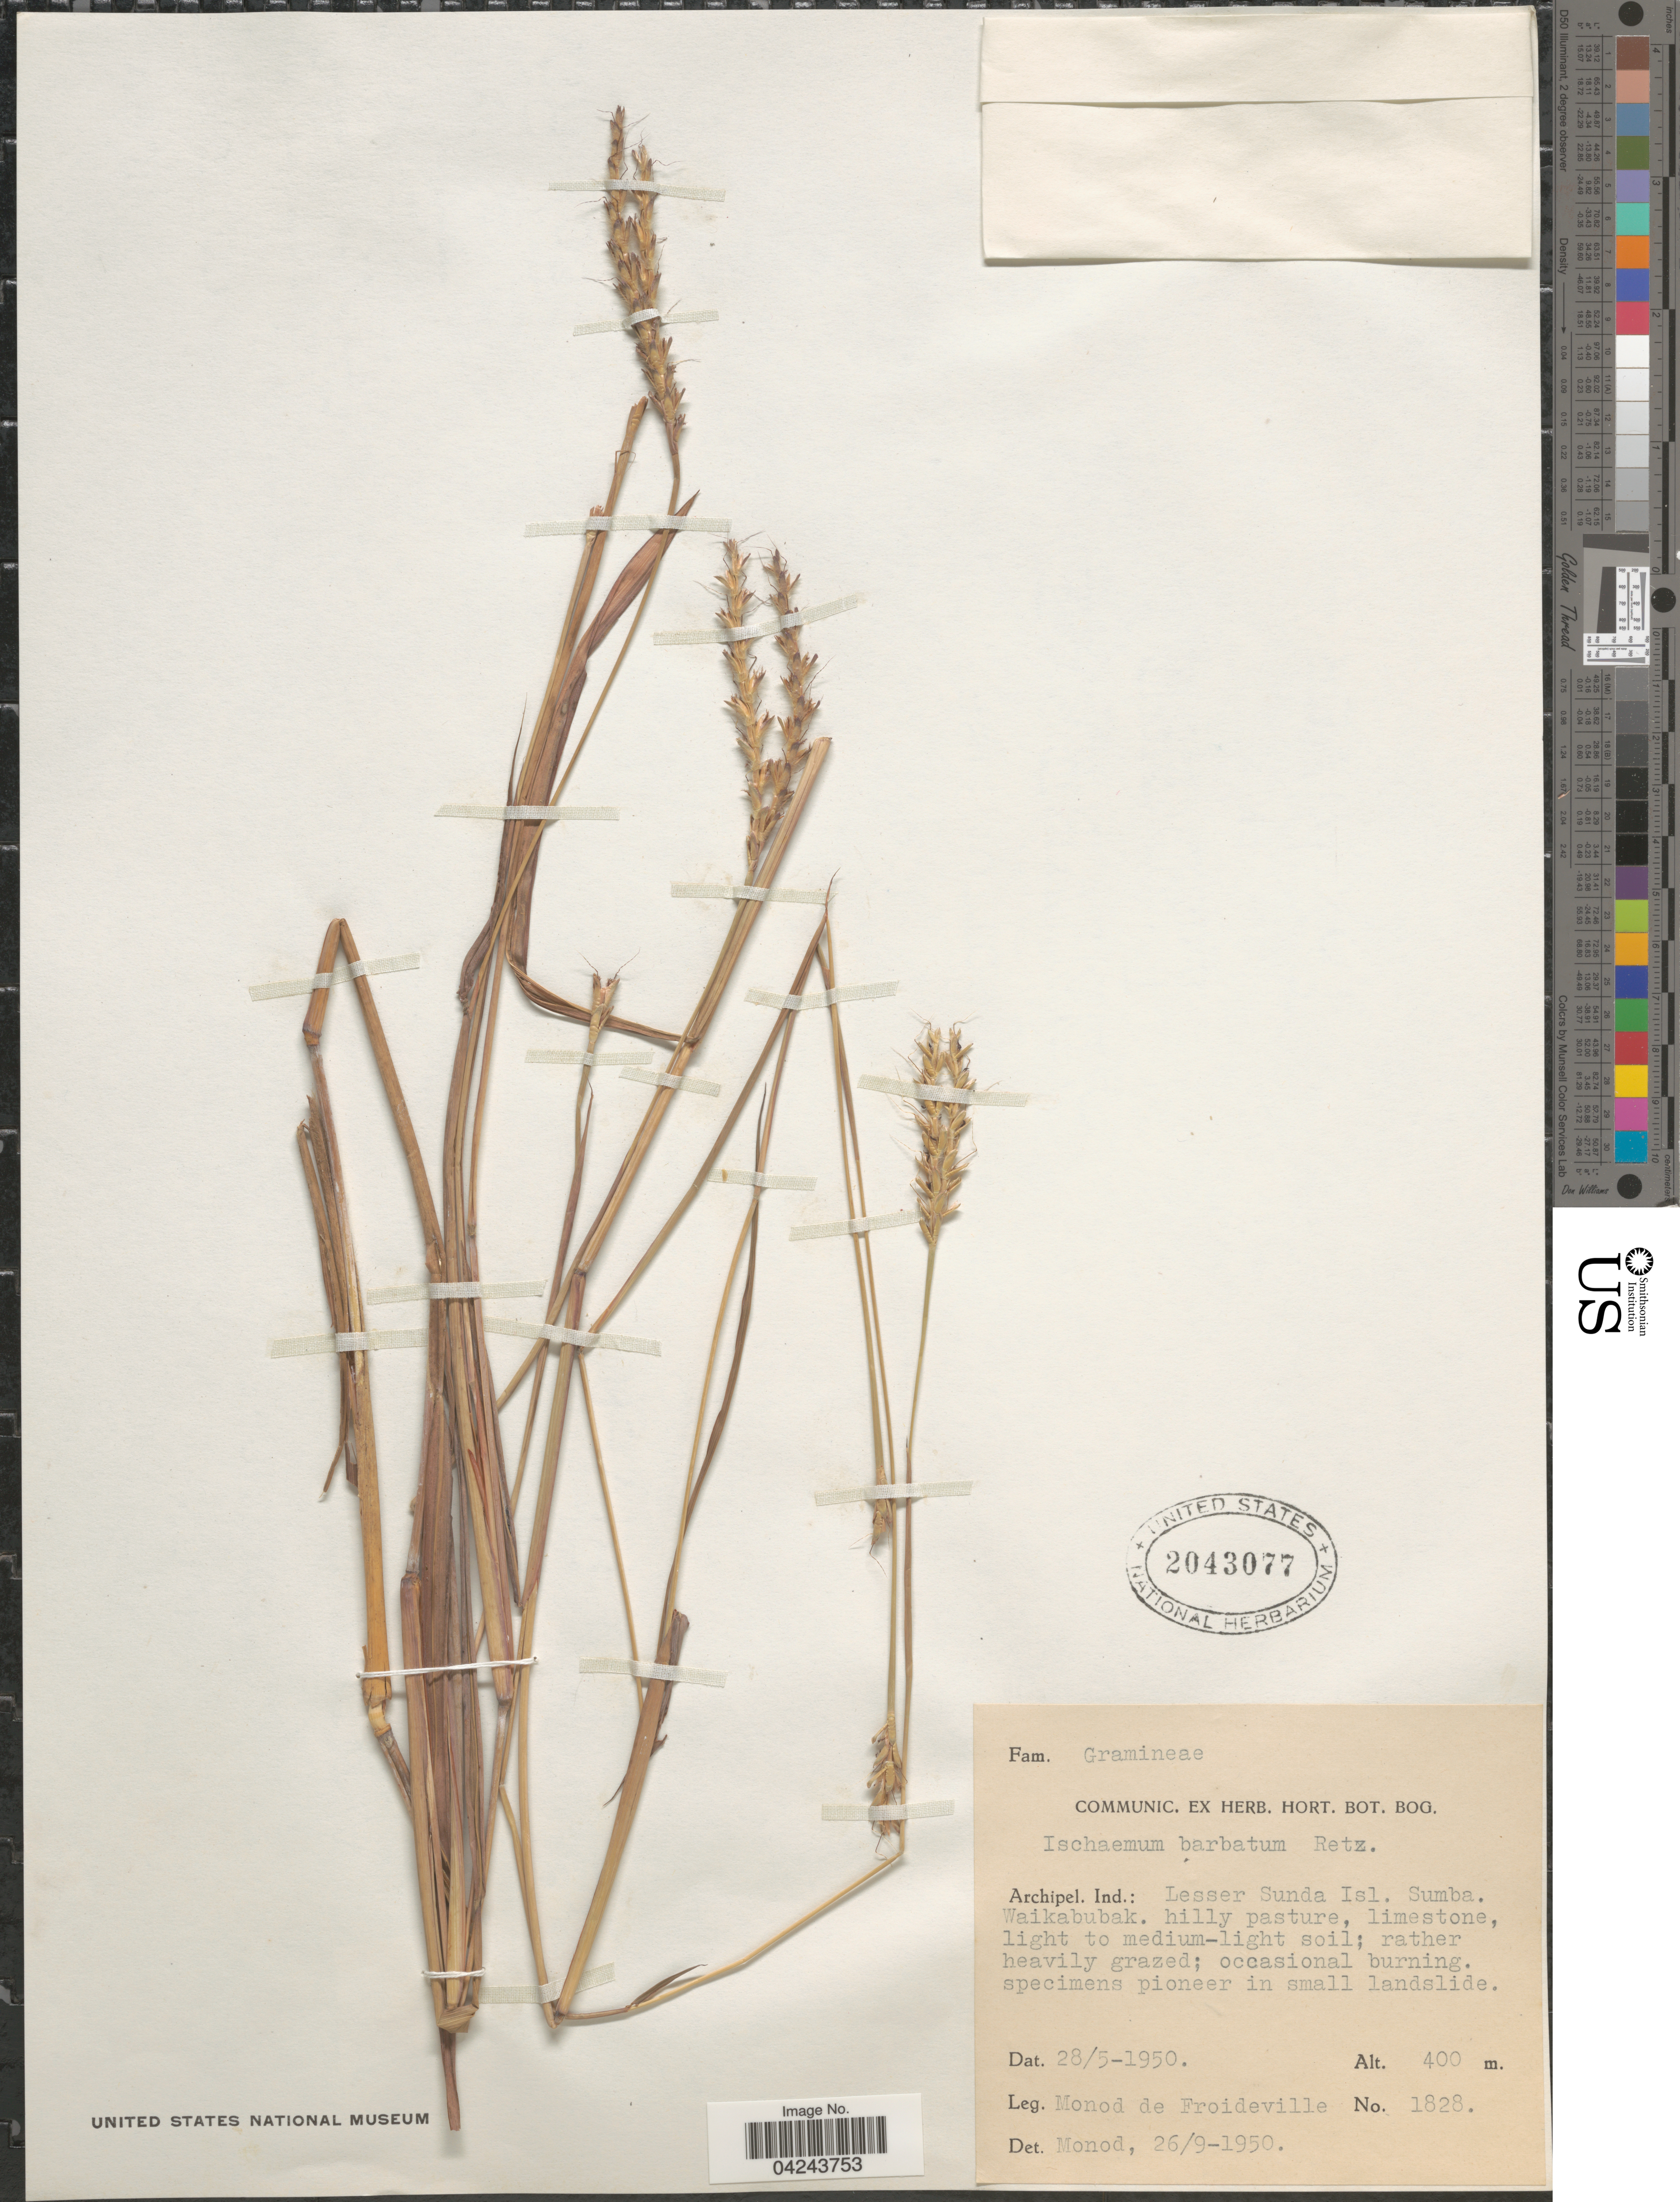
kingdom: Plantae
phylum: Tracheophyta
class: Liliopsida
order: Poales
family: Poaceae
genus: Ischaemum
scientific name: Ischaemum barbatum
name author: Blume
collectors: C. Monod de Froideville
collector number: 1828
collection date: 1950-05-28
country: Indonesia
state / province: Nusa Tenggara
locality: Archipel. Ind.: Lesser Sunda Isl. Sumba Waikabubak.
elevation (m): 400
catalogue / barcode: US 2043077